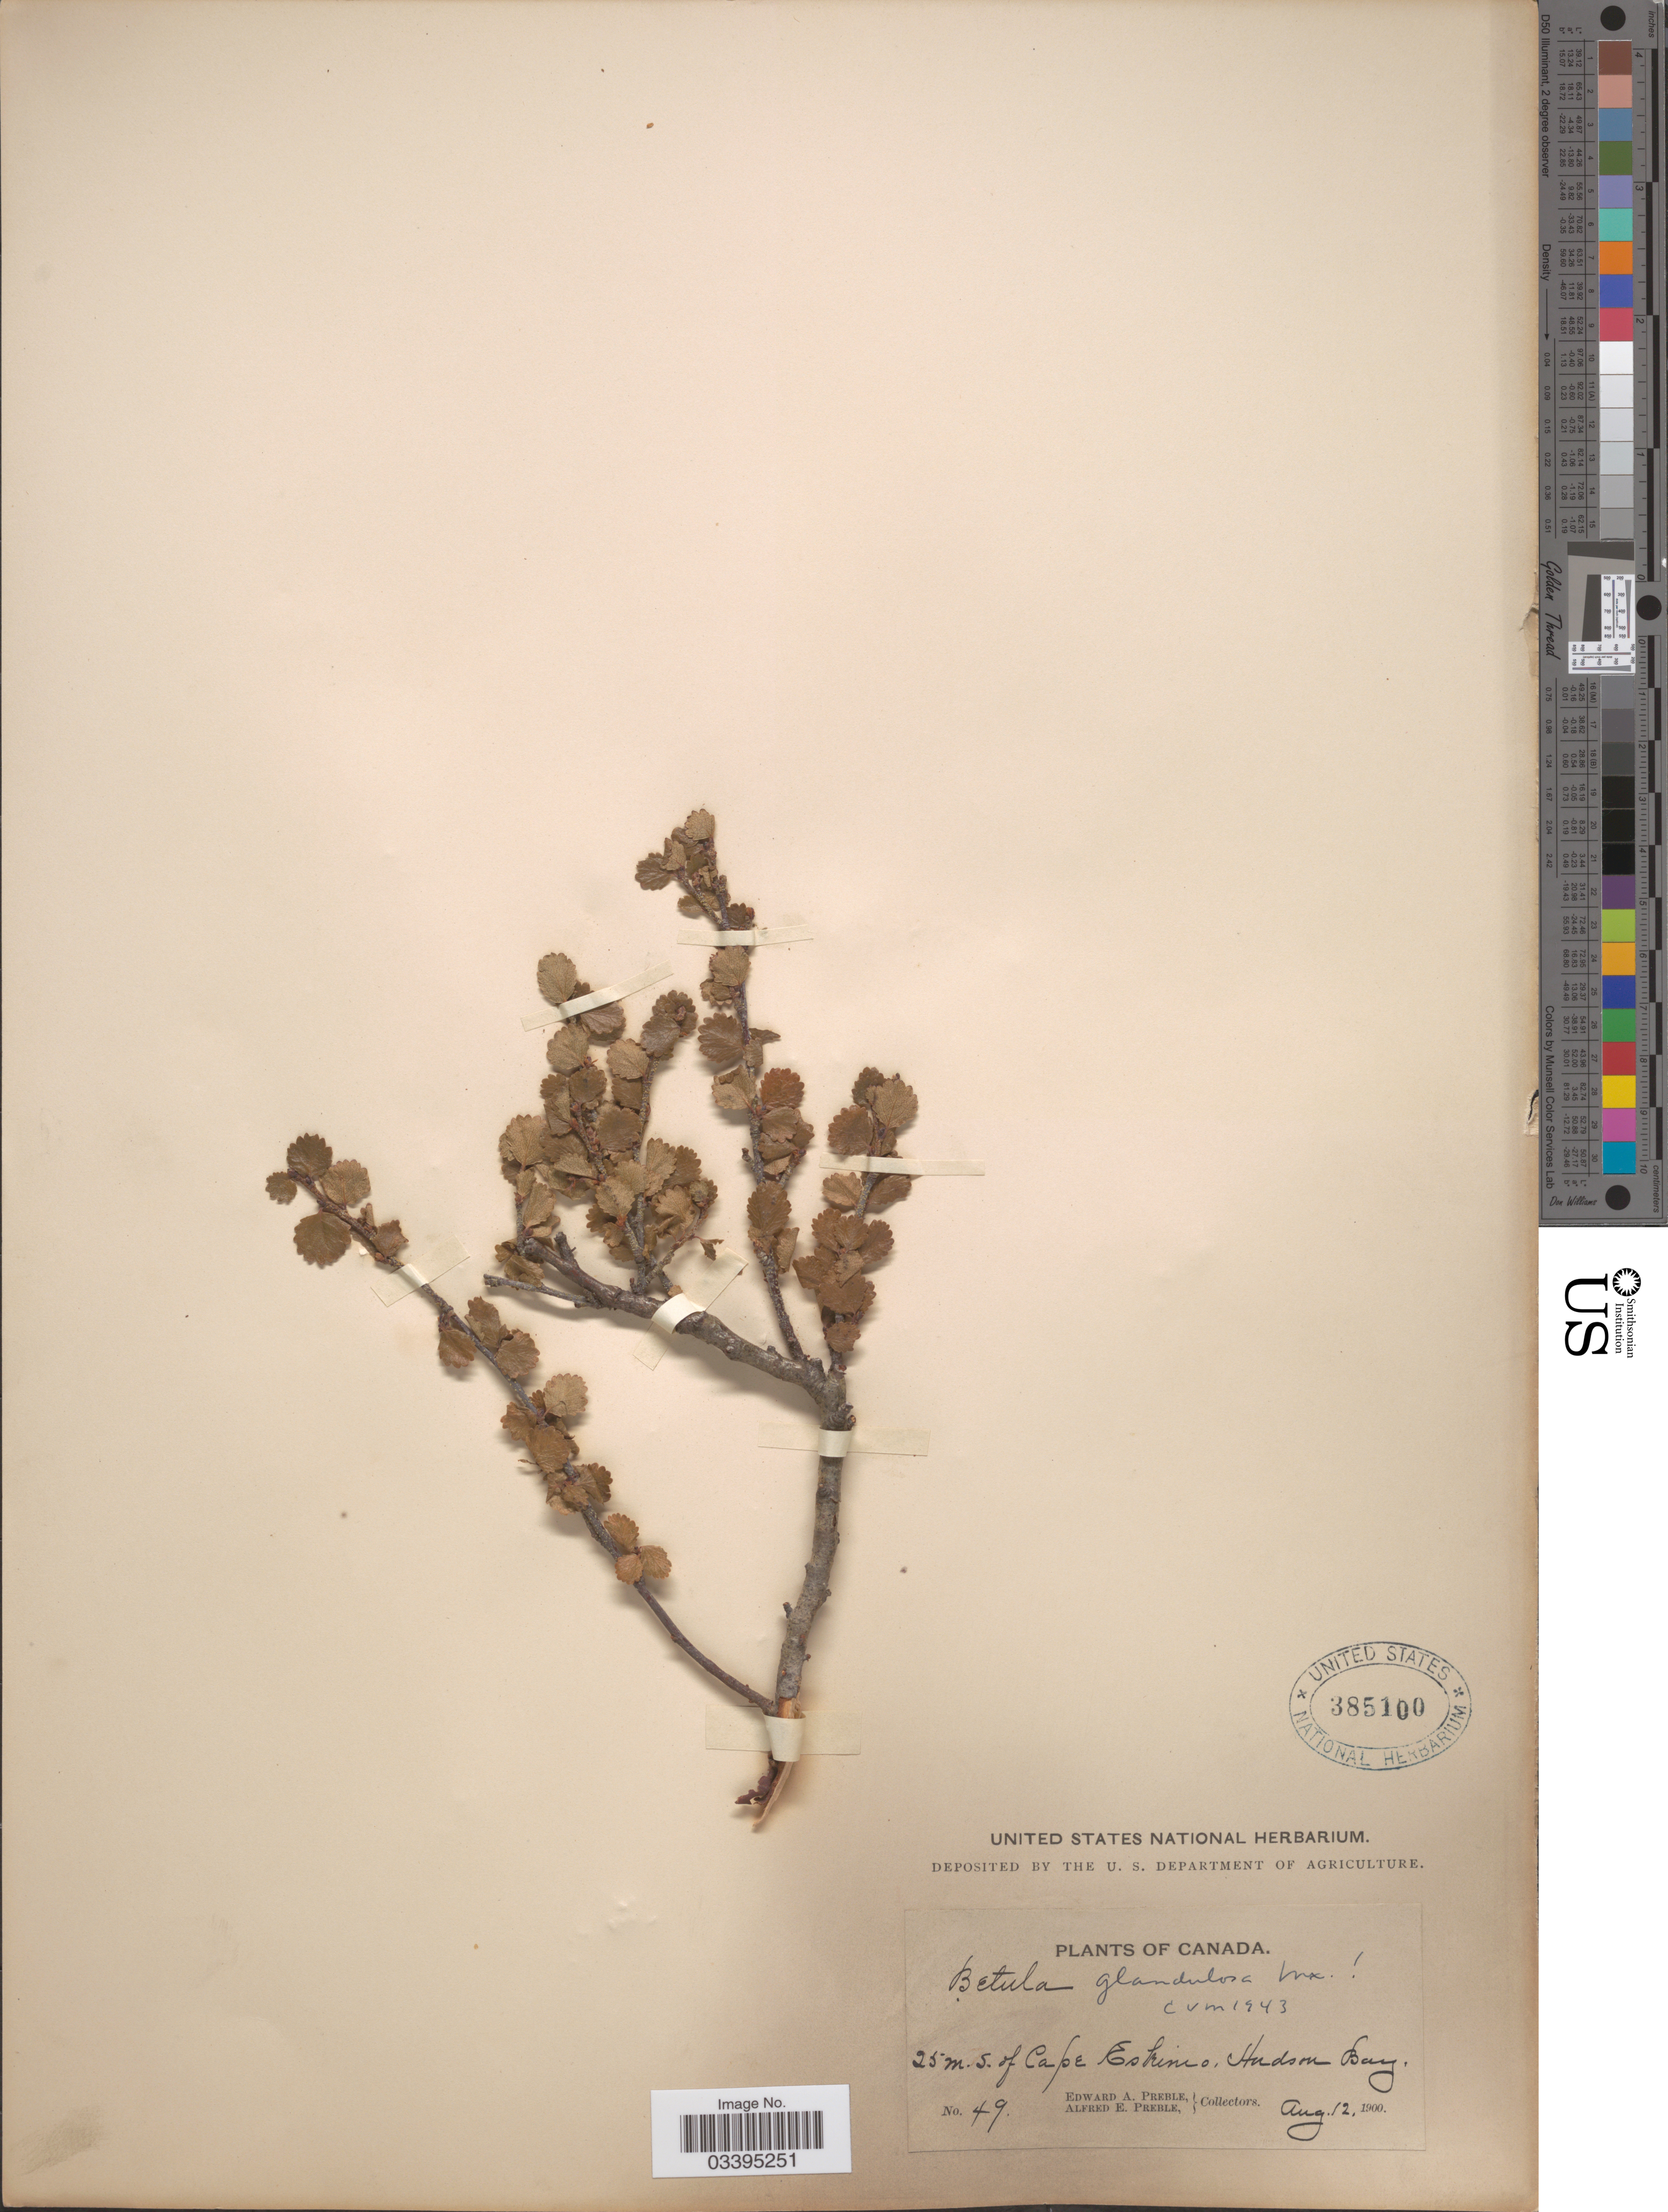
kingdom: Plantae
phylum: Tracheophyta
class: Magnoliopsida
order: Fagales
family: Betulaceae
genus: Betula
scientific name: Betula glandulosa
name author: Michx.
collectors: E. Preble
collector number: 49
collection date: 1900-08-12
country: Canada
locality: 25 m. S. of Cape Eskimo, Hudson Bay.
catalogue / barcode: US 358100